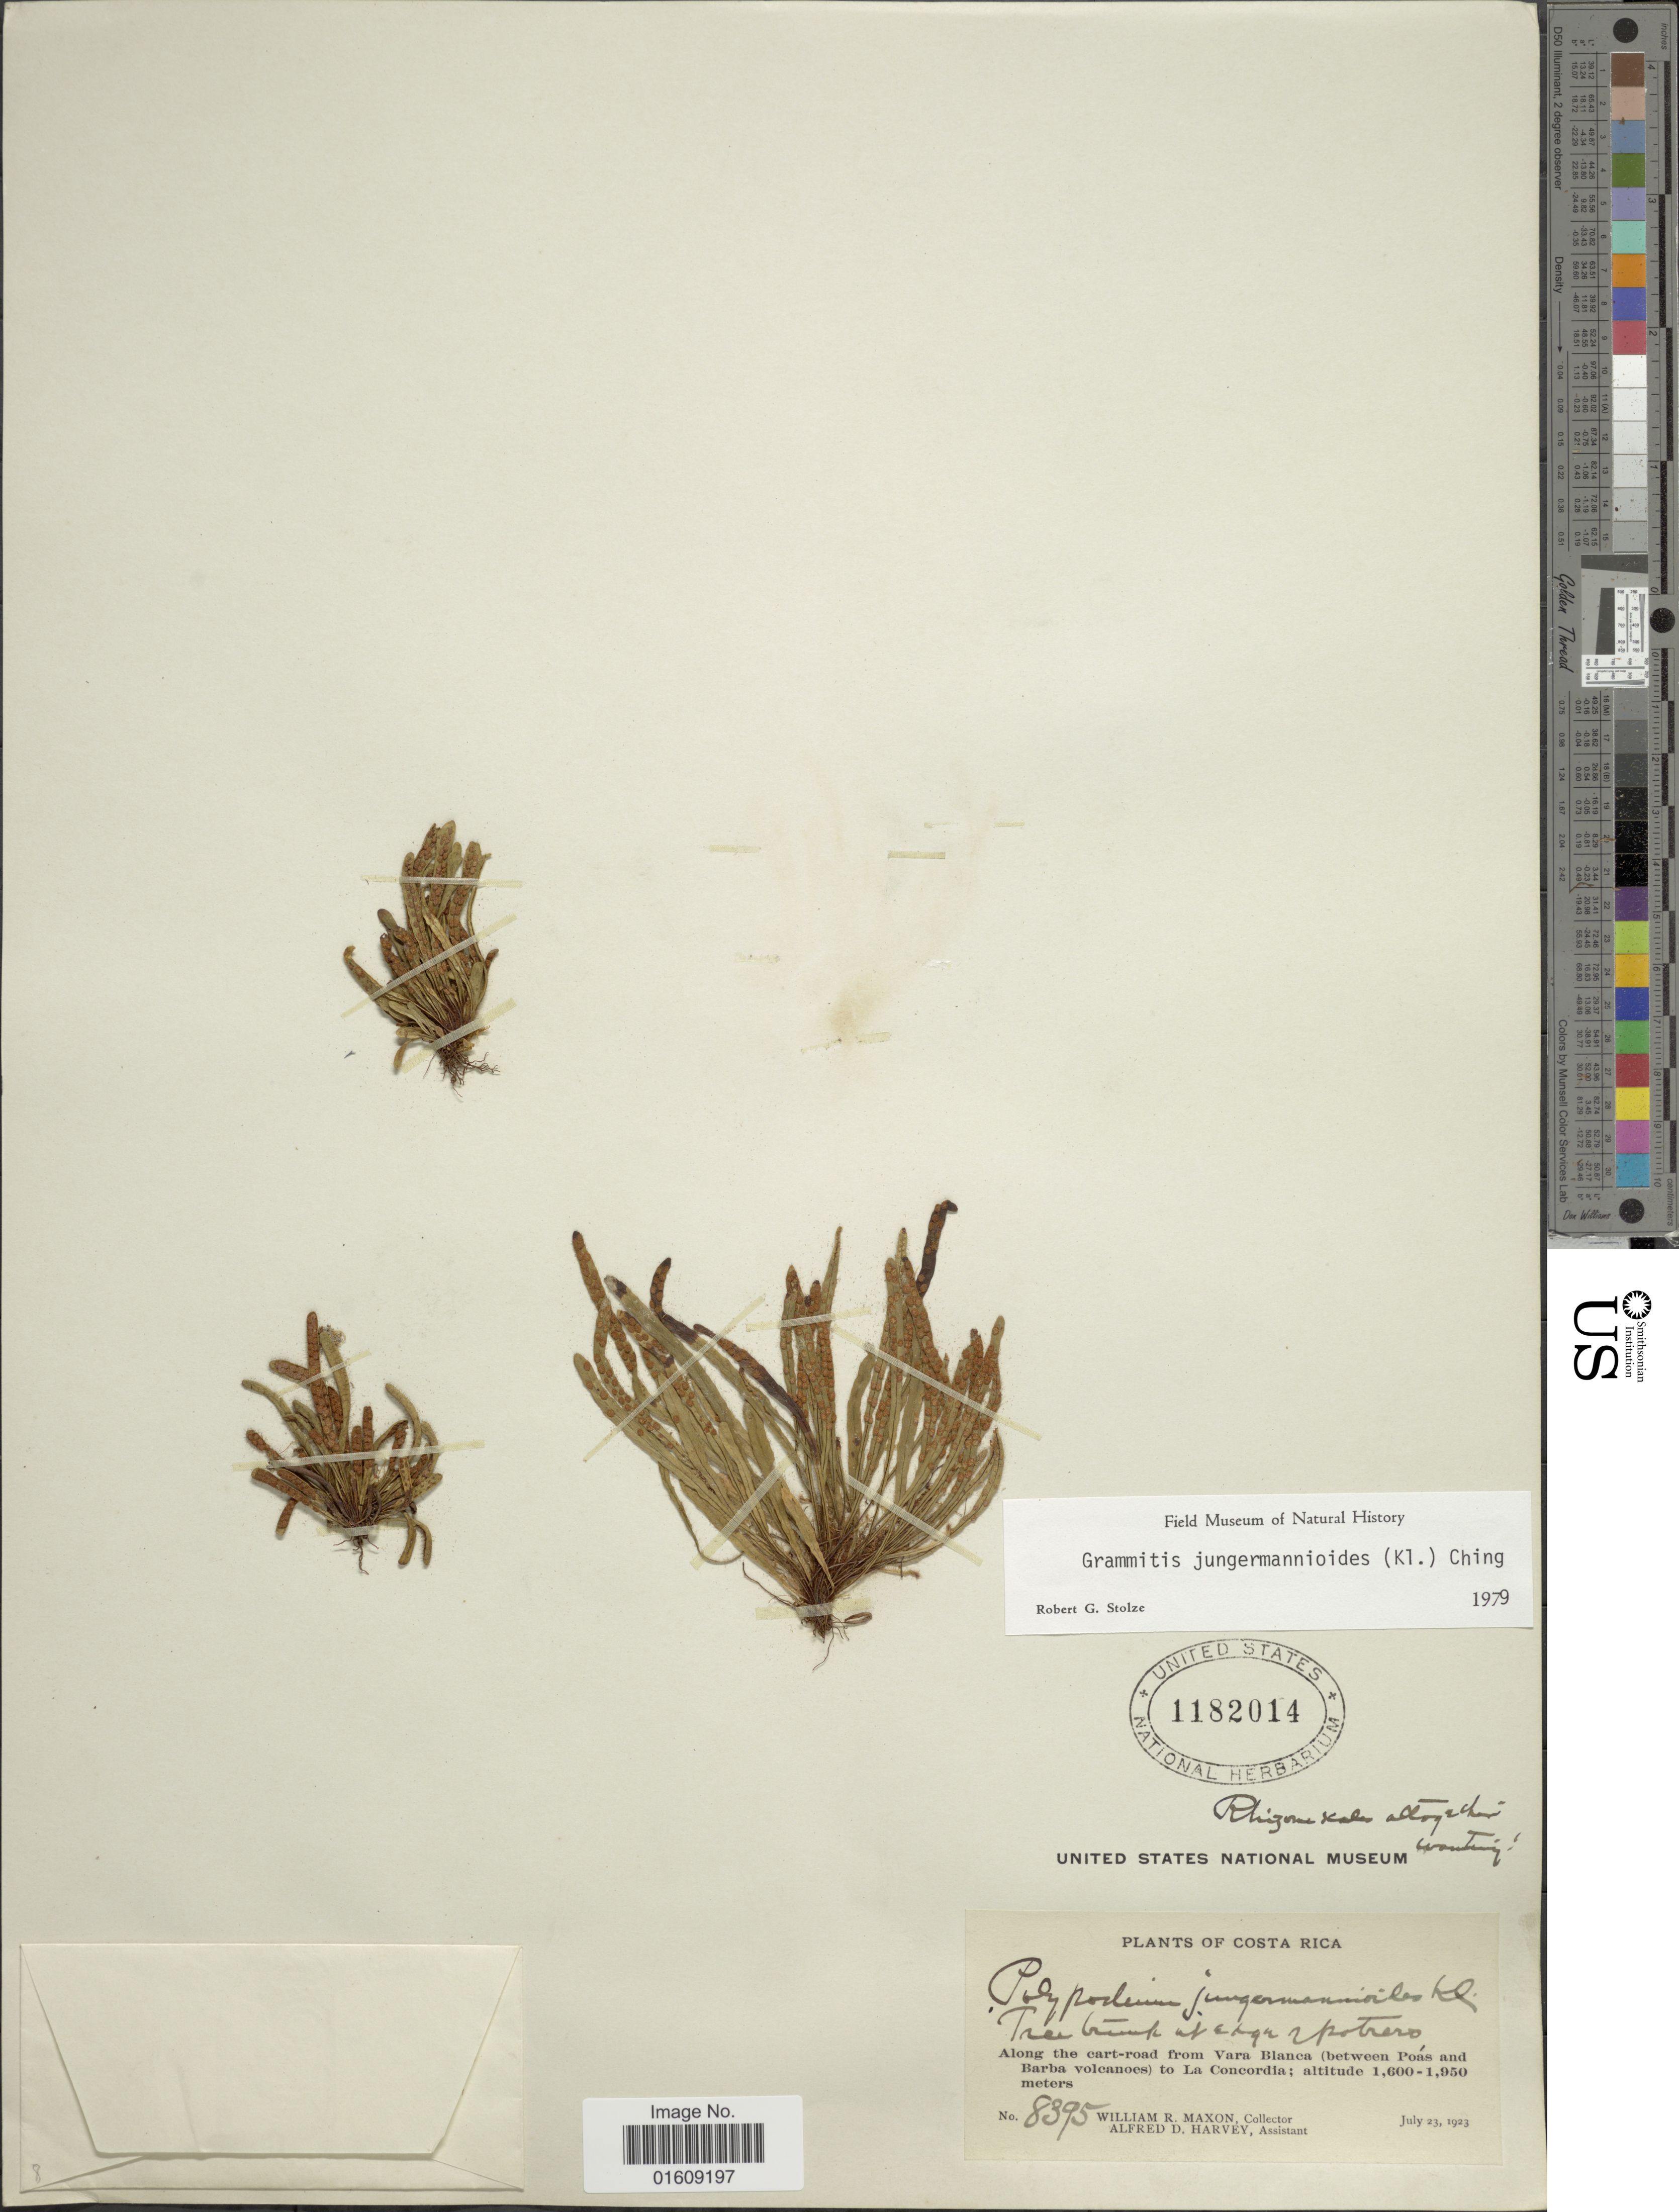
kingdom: Plantae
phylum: Tracheophyta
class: Polypodiopsida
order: Polypodiales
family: Polypodiaceae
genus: Ceradenia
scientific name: Ceradenia jungermannioides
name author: (Klotzsch) L.E. Bishop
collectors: W. R. Maxon & A. D. Harvey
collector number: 8395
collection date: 1923-07-23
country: Costa Rica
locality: Costa Rica, along the cart-road from Vara Blanca (between Poás and Barba volcanoes) to La Concordia.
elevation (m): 1600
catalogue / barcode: US 1182014